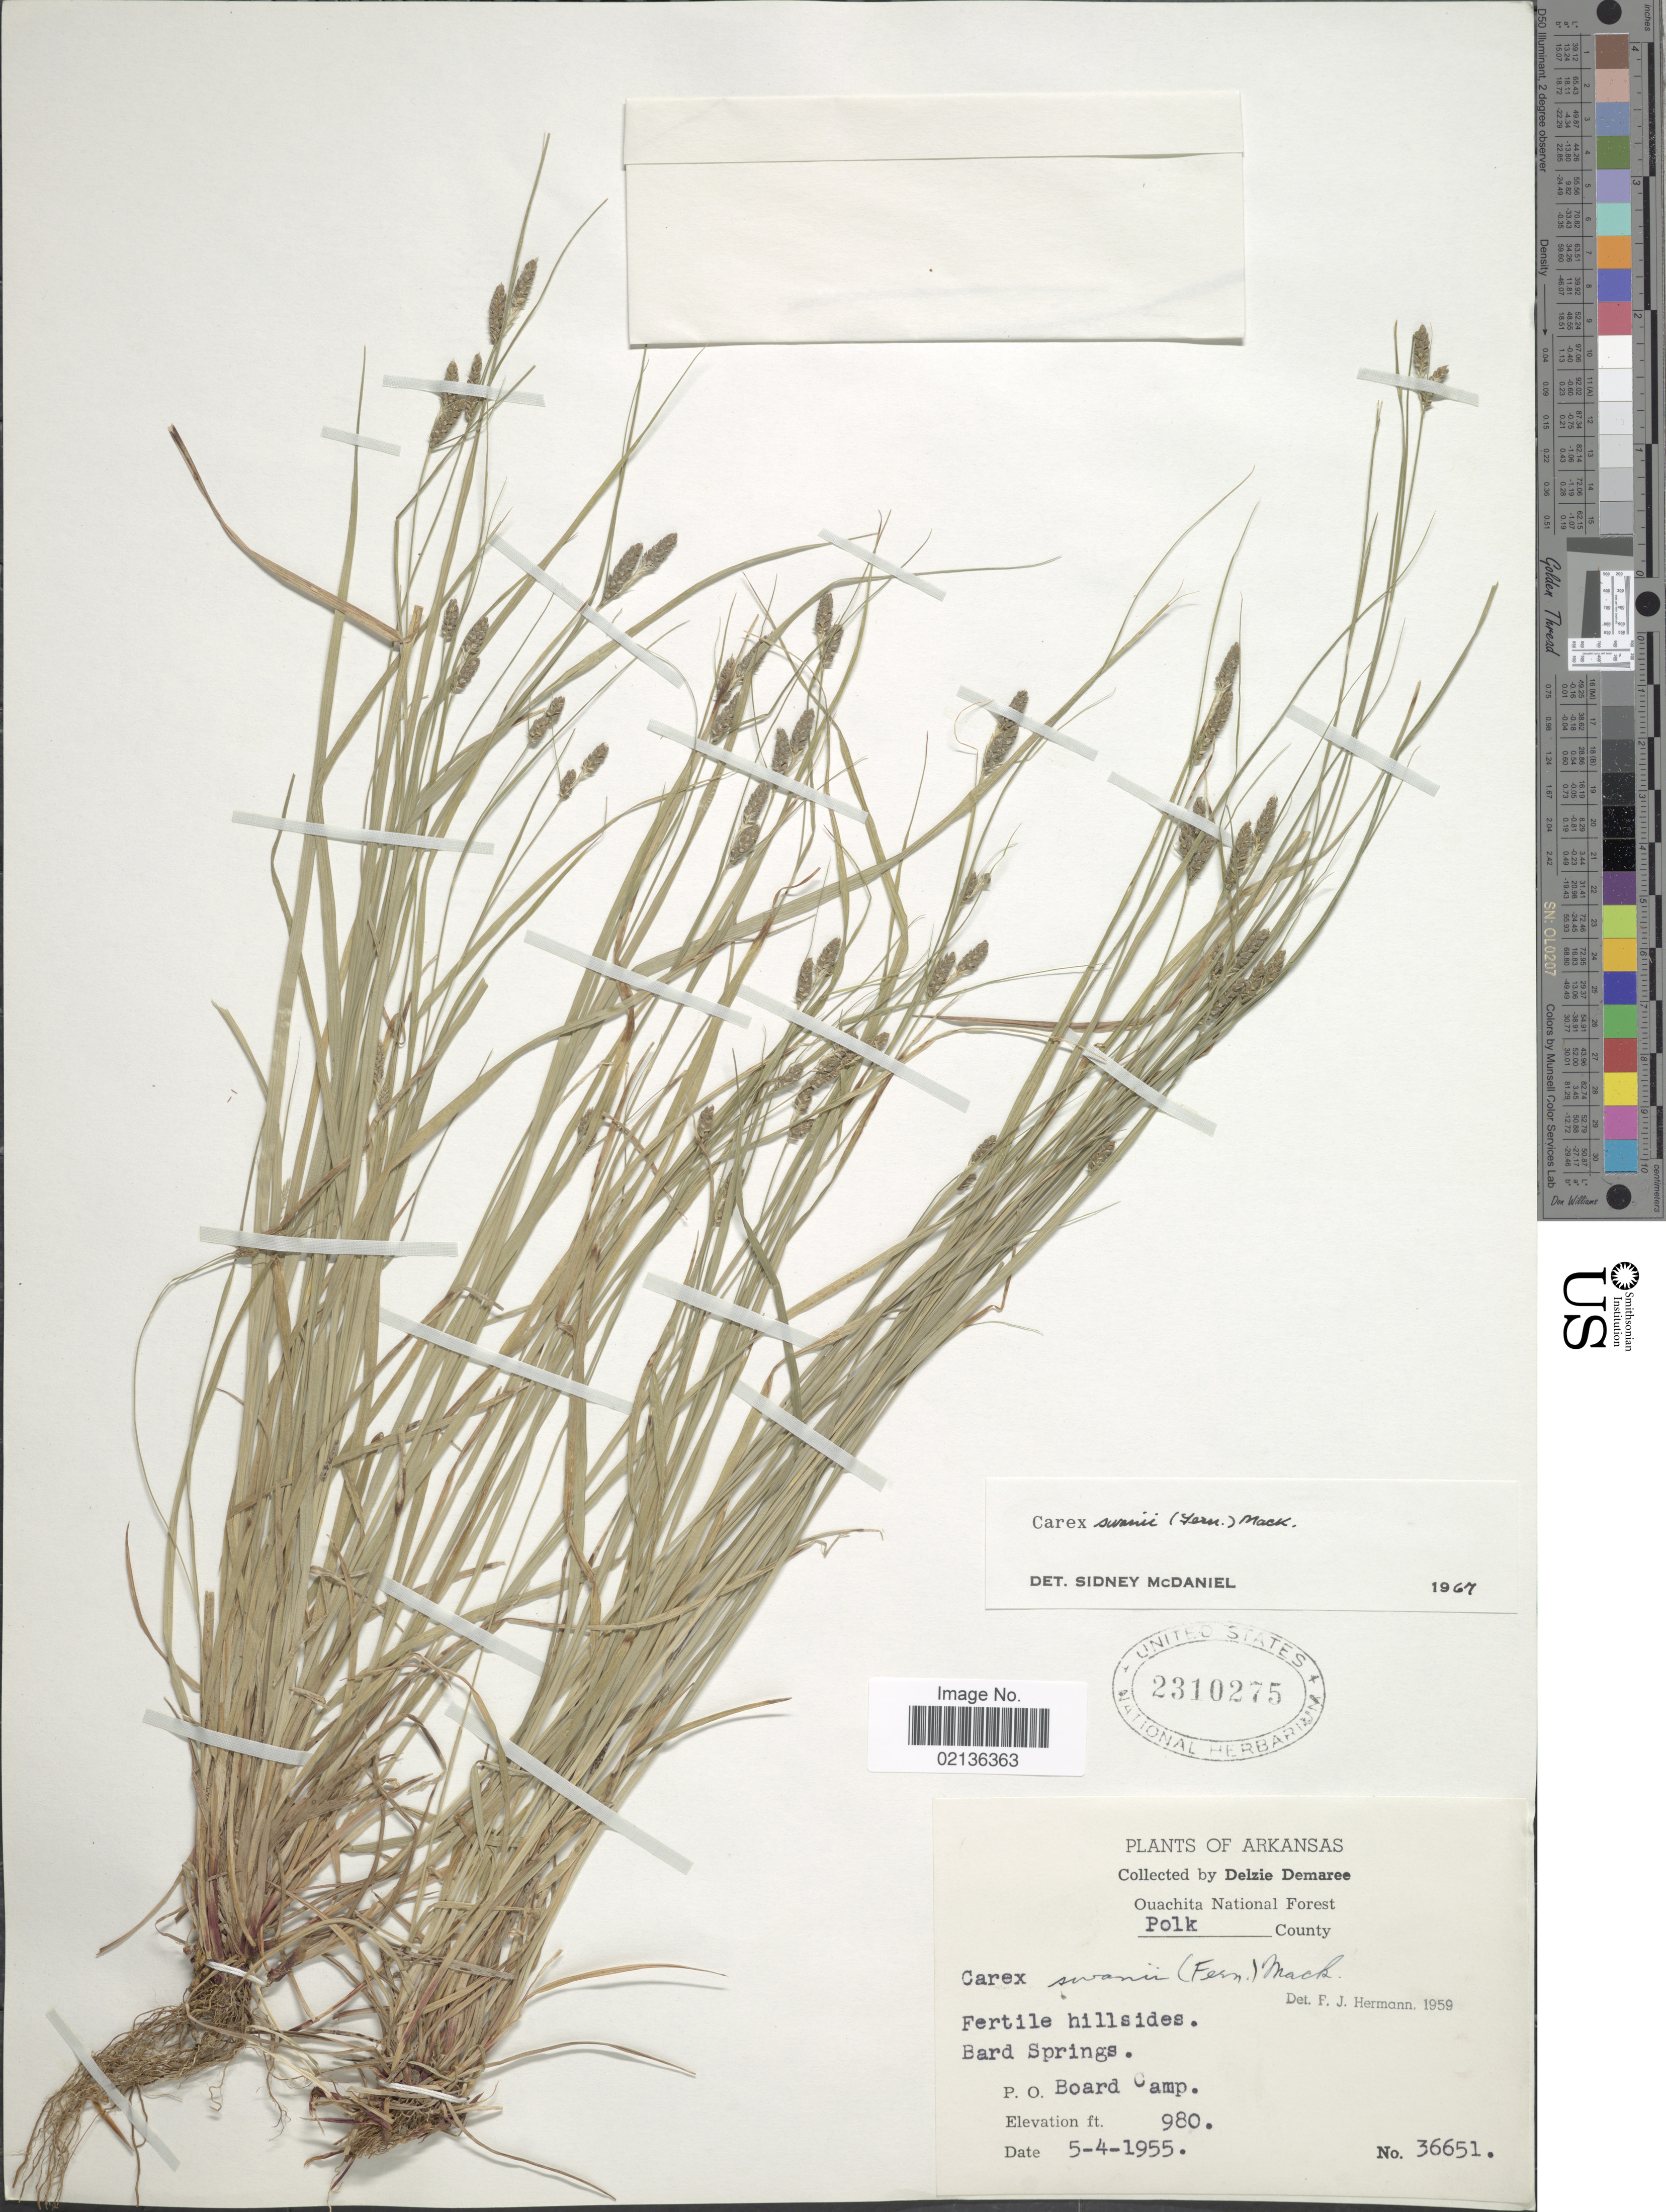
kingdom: Plantae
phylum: Tracheophyta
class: Liliopsida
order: Poales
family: Cyperaceae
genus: Carex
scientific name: Carex swanii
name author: (Fernald) Mack.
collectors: D. Demaree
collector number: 36651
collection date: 1955-05-04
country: United States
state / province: Arkansas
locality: Polk County, Fertile hillsides, Bard Springs, P.O. Board Camp, Ouachita National Forest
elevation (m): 299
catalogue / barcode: US 2310275